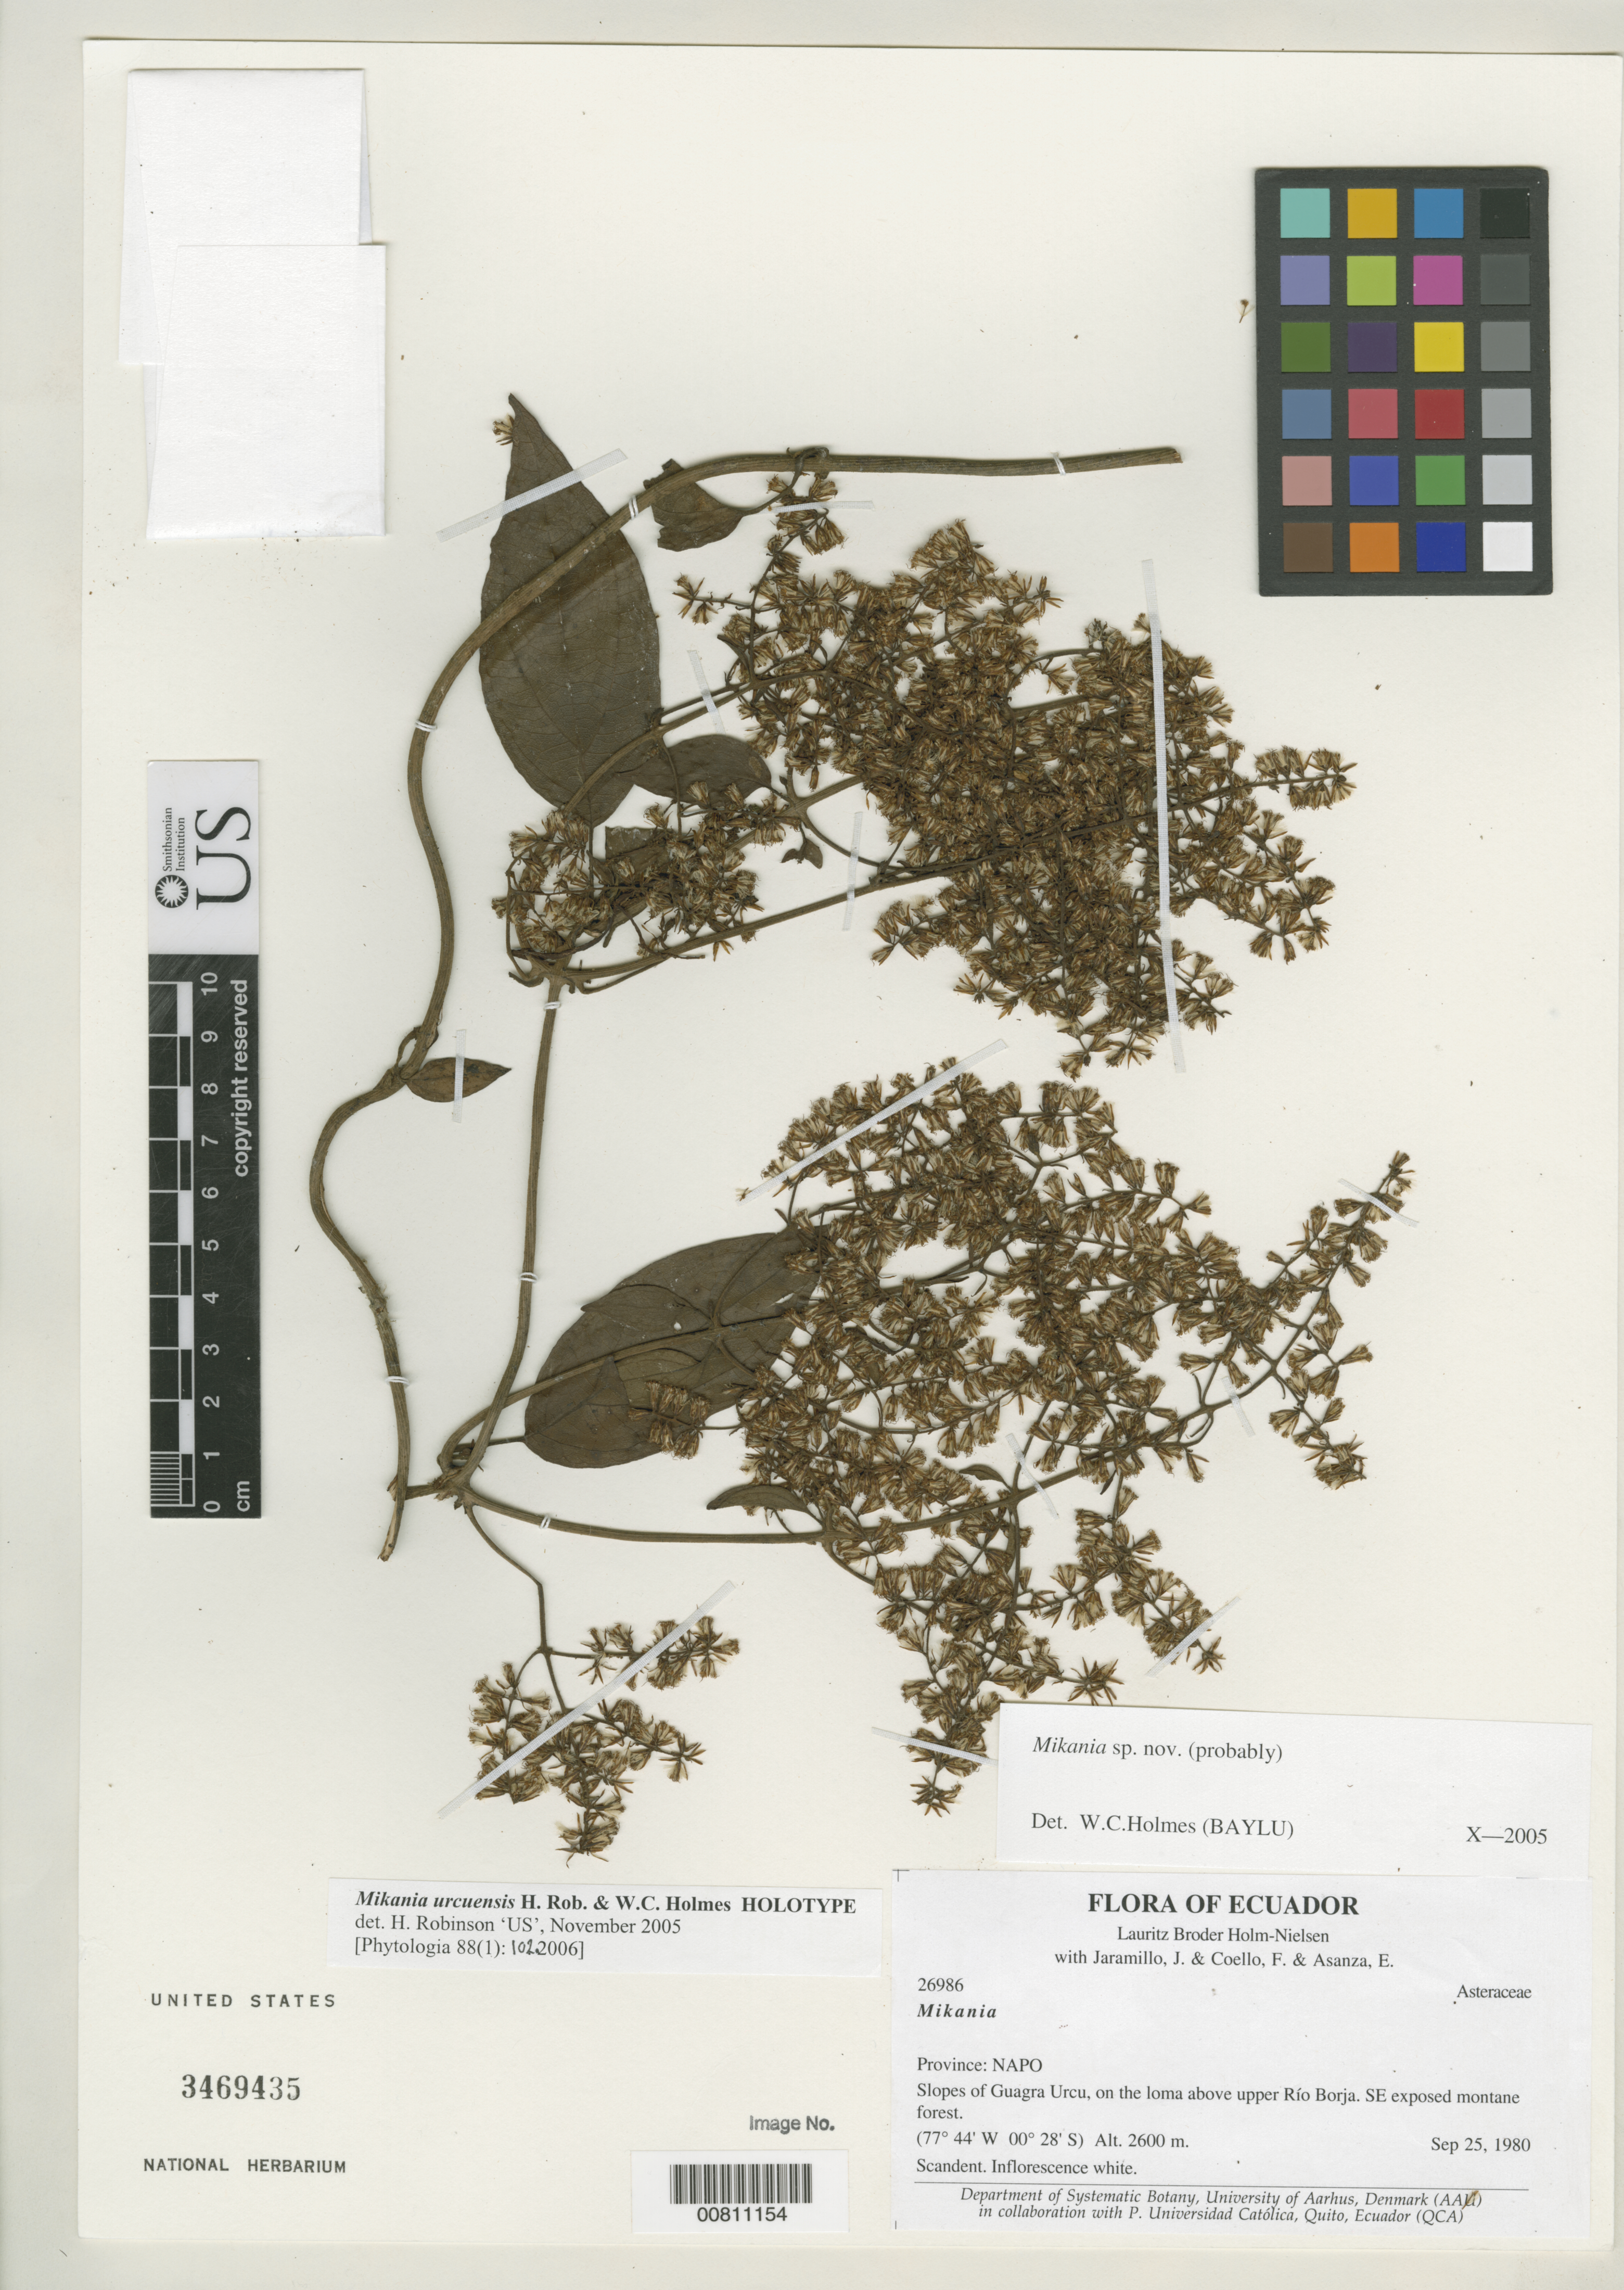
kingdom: Plantae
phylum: Tracheophyta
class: Magnoliopsida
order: Asterales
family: Asteraceae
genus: Mikania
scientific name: Mikania urcuensis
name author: H. Rob. & W.C. Holmes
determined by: Robinson, Harold E., (US)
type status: Holotype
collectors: L. B. Holm-Nielsen, J. L. Jaramillo, F. Coello & E. Asanza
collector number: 26986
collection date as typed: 25 Sep 1980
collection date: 1980-09-25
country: Ecuador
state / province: Napo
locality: Slopes of Guagra Urcu, on the loma above upper Río Borja.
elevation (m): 2600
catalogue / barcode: US 3469435